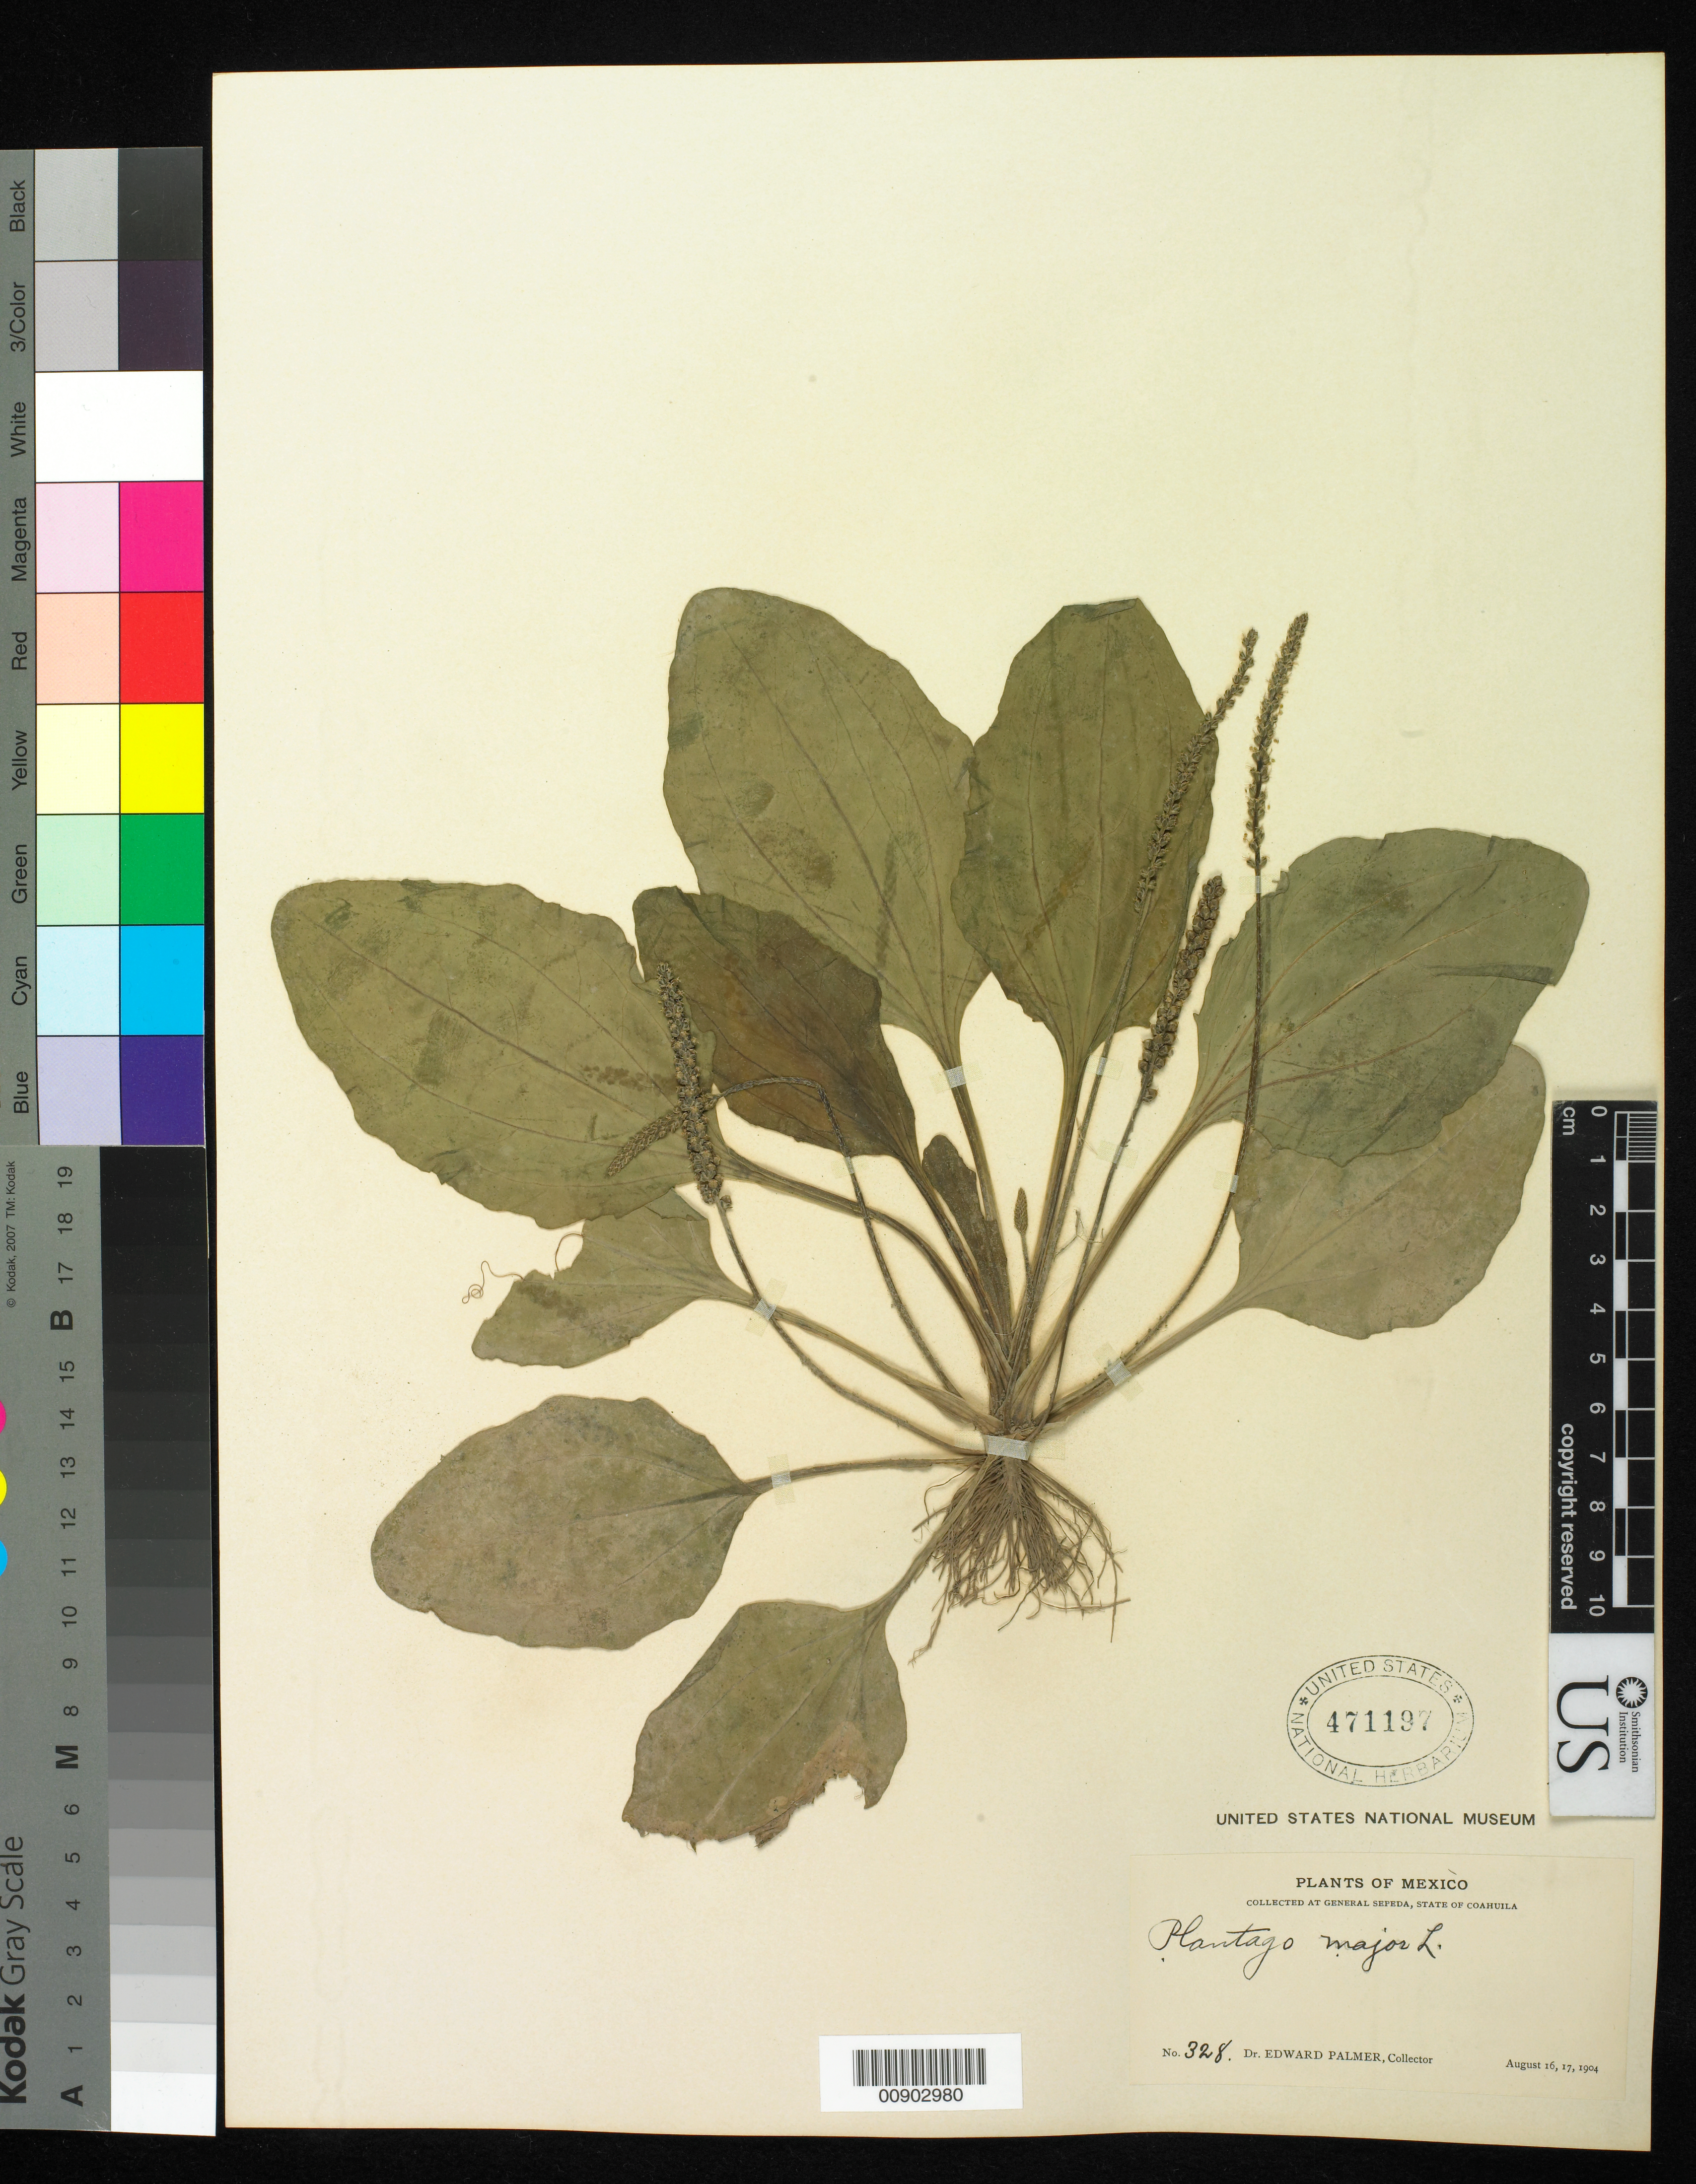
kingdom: Plantae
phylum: Tracheophyta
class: Magnoliopsida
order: Lamiales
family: Plantaginaceae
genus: Plantago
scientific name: Plantago major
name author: L.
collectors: E. Palmer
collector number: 328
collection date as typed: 16 Aug 1904 to 17 Aug 1904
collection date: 1904-08-16/1904-08-17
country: Mexico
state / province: Coahuila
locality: General Sepeda, Coahuila.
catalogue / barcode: US 471197